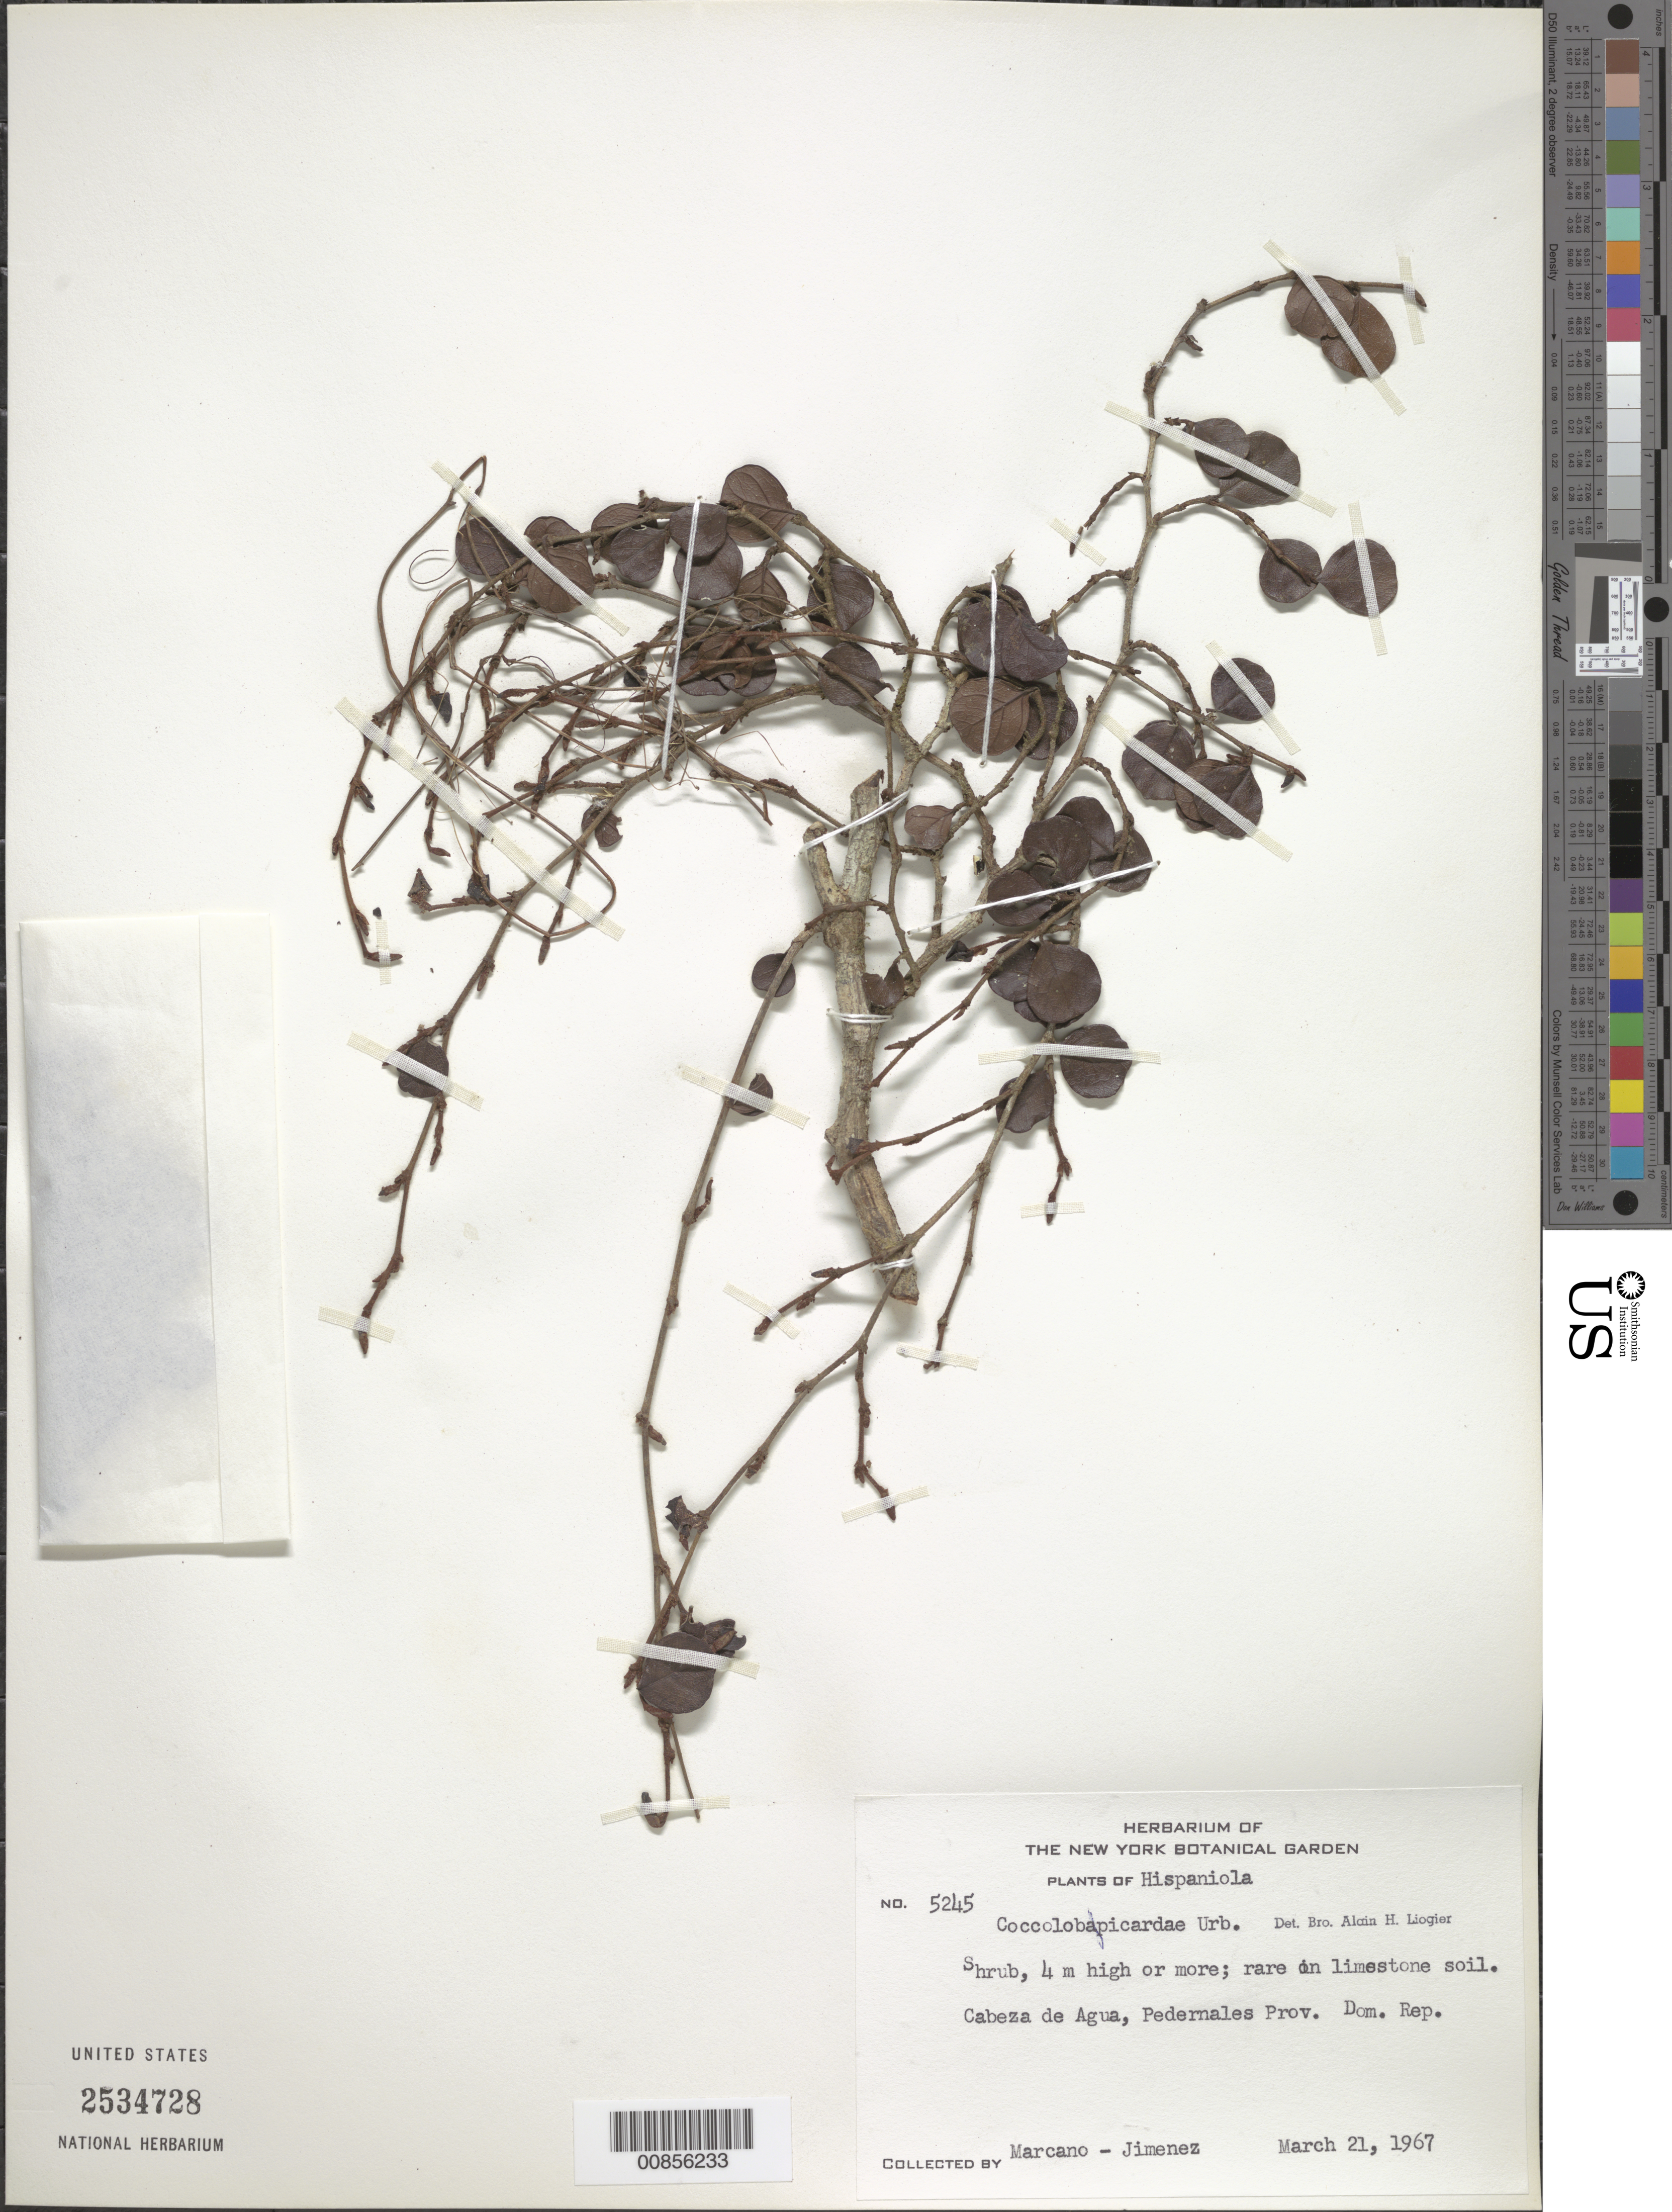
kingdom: Plantae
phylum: Tracheophyta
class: Magnoliopsida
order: Caryophyllales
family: Polygonaceae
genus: Coccoloba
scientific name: Coccoloba picardae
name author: Urb.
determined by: Liogier, Alain H.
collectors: E. J. Marcano F. & J. J. Jiménez Almonte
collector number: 5245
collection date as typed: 21 Mar 1967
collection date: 1967-03-21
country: Dominican Republic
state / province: Pedernales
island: Hispaniola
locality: Cabeza de Agua.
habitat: Rare in limestone soil.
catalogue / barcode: US 2534728